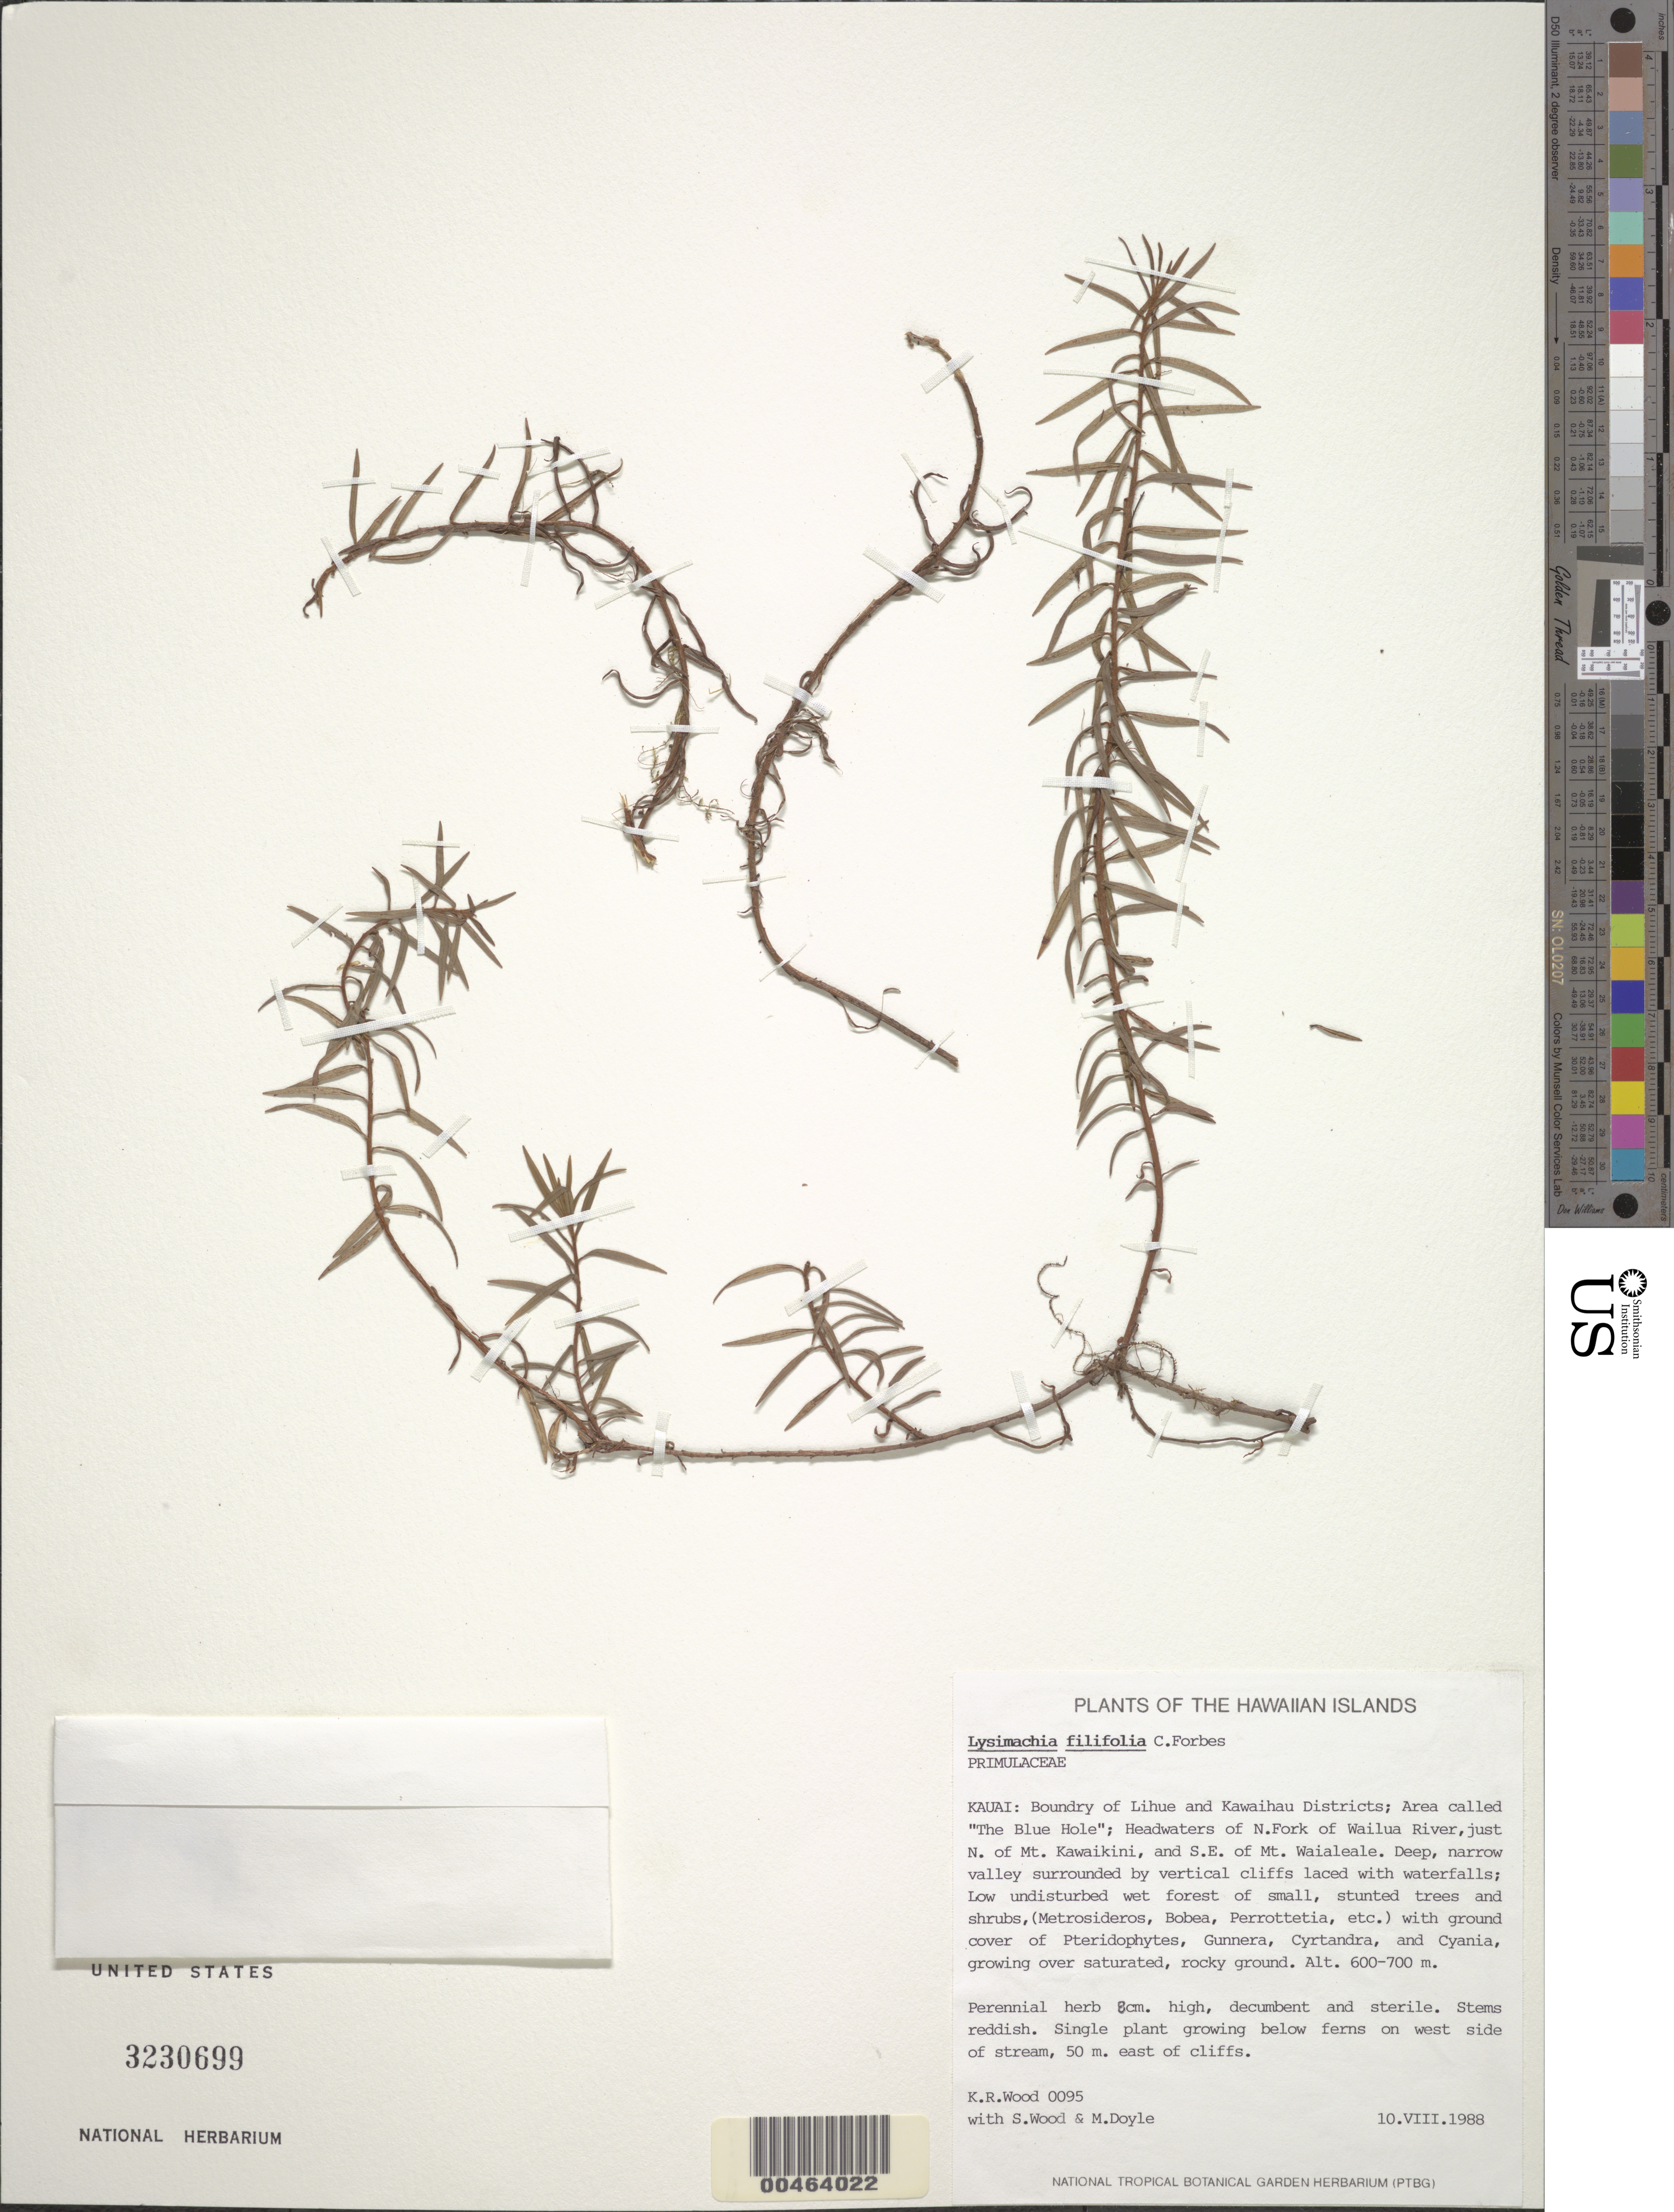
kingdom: Plantae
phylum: Tracheophyta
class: Magnoliopsida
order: Ericales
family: Primulaceae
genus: Lysimachia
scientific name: Lysimachia filifolia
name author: C.N. Forbes & Lydgate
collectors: K. R. Wood, S. Wood & M. Doyle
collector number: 0095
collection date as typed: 10 Aug 1988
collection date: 1988-08-10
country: United States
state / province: Hawaii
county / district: Kauai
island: Kaua'i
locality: Boundary of Lihue and Kawaihau Dists.; Area called The Blue Hole; Hdwtrs. of N. Fork of Wailua Riv., just N. of Mt. Kawaiki...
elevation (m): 600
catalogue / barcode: US 3230699